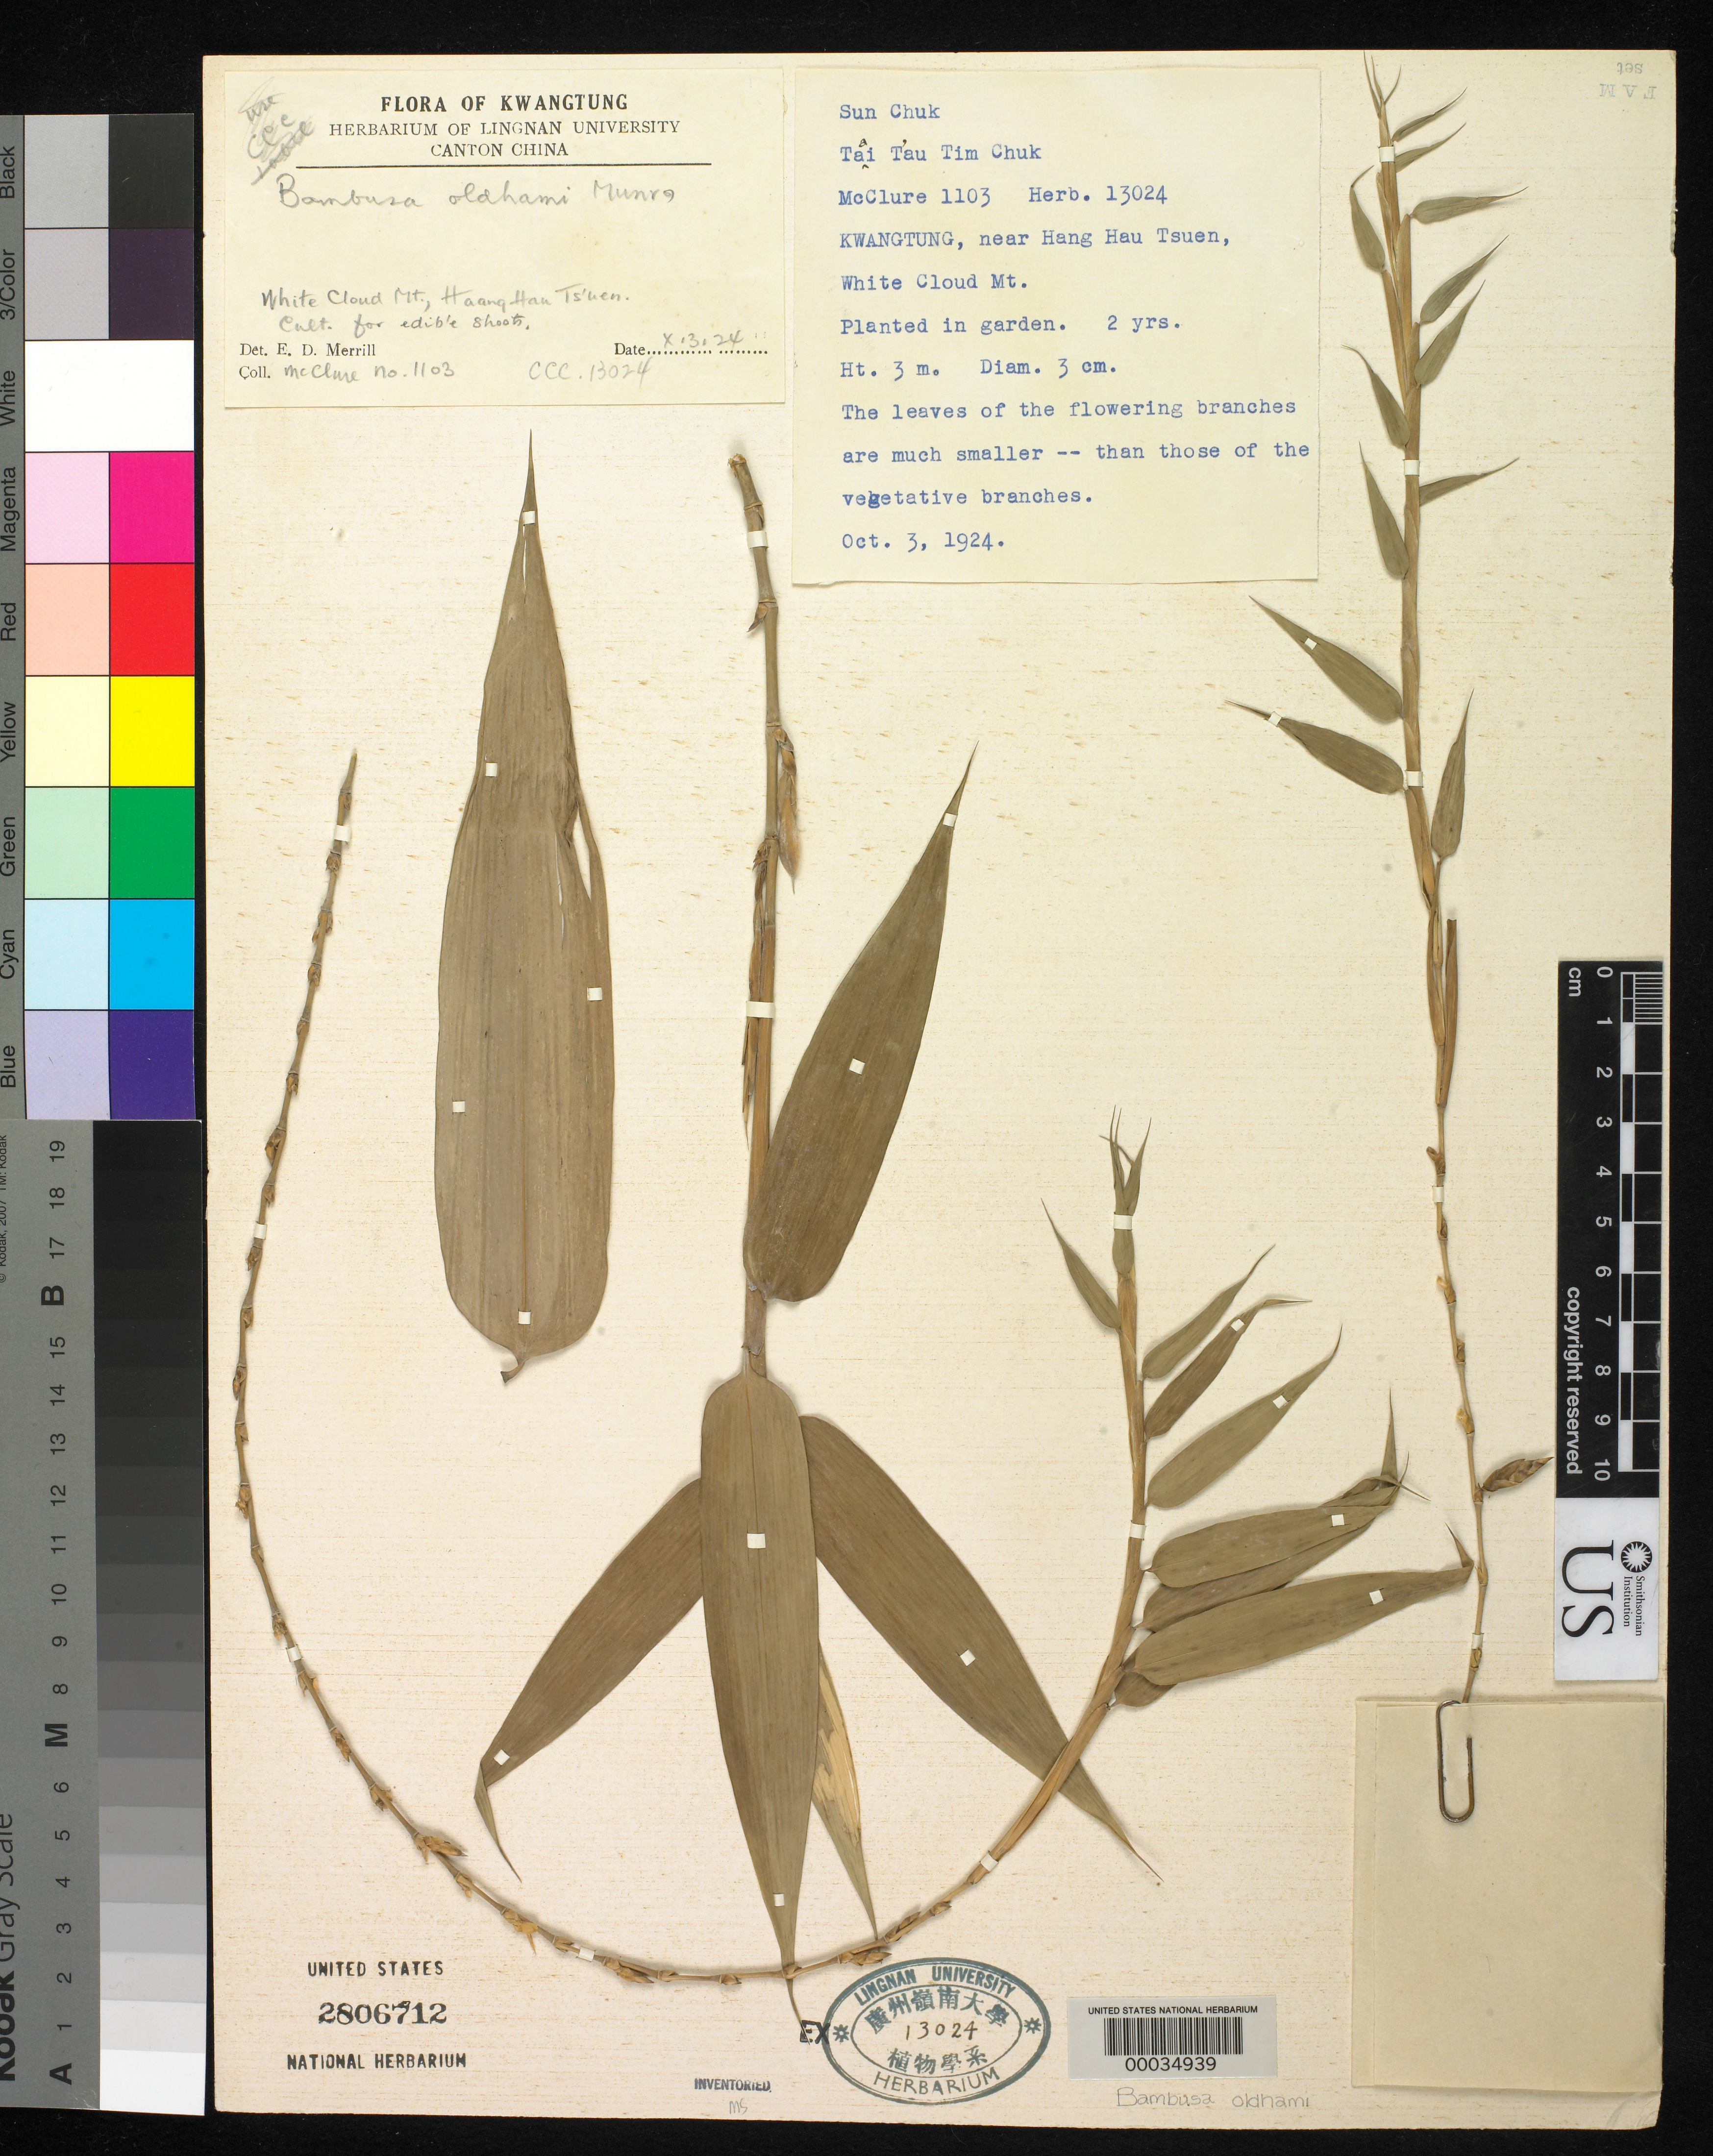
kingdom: Plantae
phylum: Tracheophyta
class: Liliopsida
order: Poales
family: Poaceae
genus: Bambusa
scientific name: Bambusa oldhamii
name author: Munro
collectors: F. A. McClure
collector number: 1103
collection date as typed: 03 May 1924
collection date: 1924-05-03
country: China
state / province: Guangdong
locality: Hang Hau Tsuen, White Cloud Mt.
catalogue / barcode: US 2806712